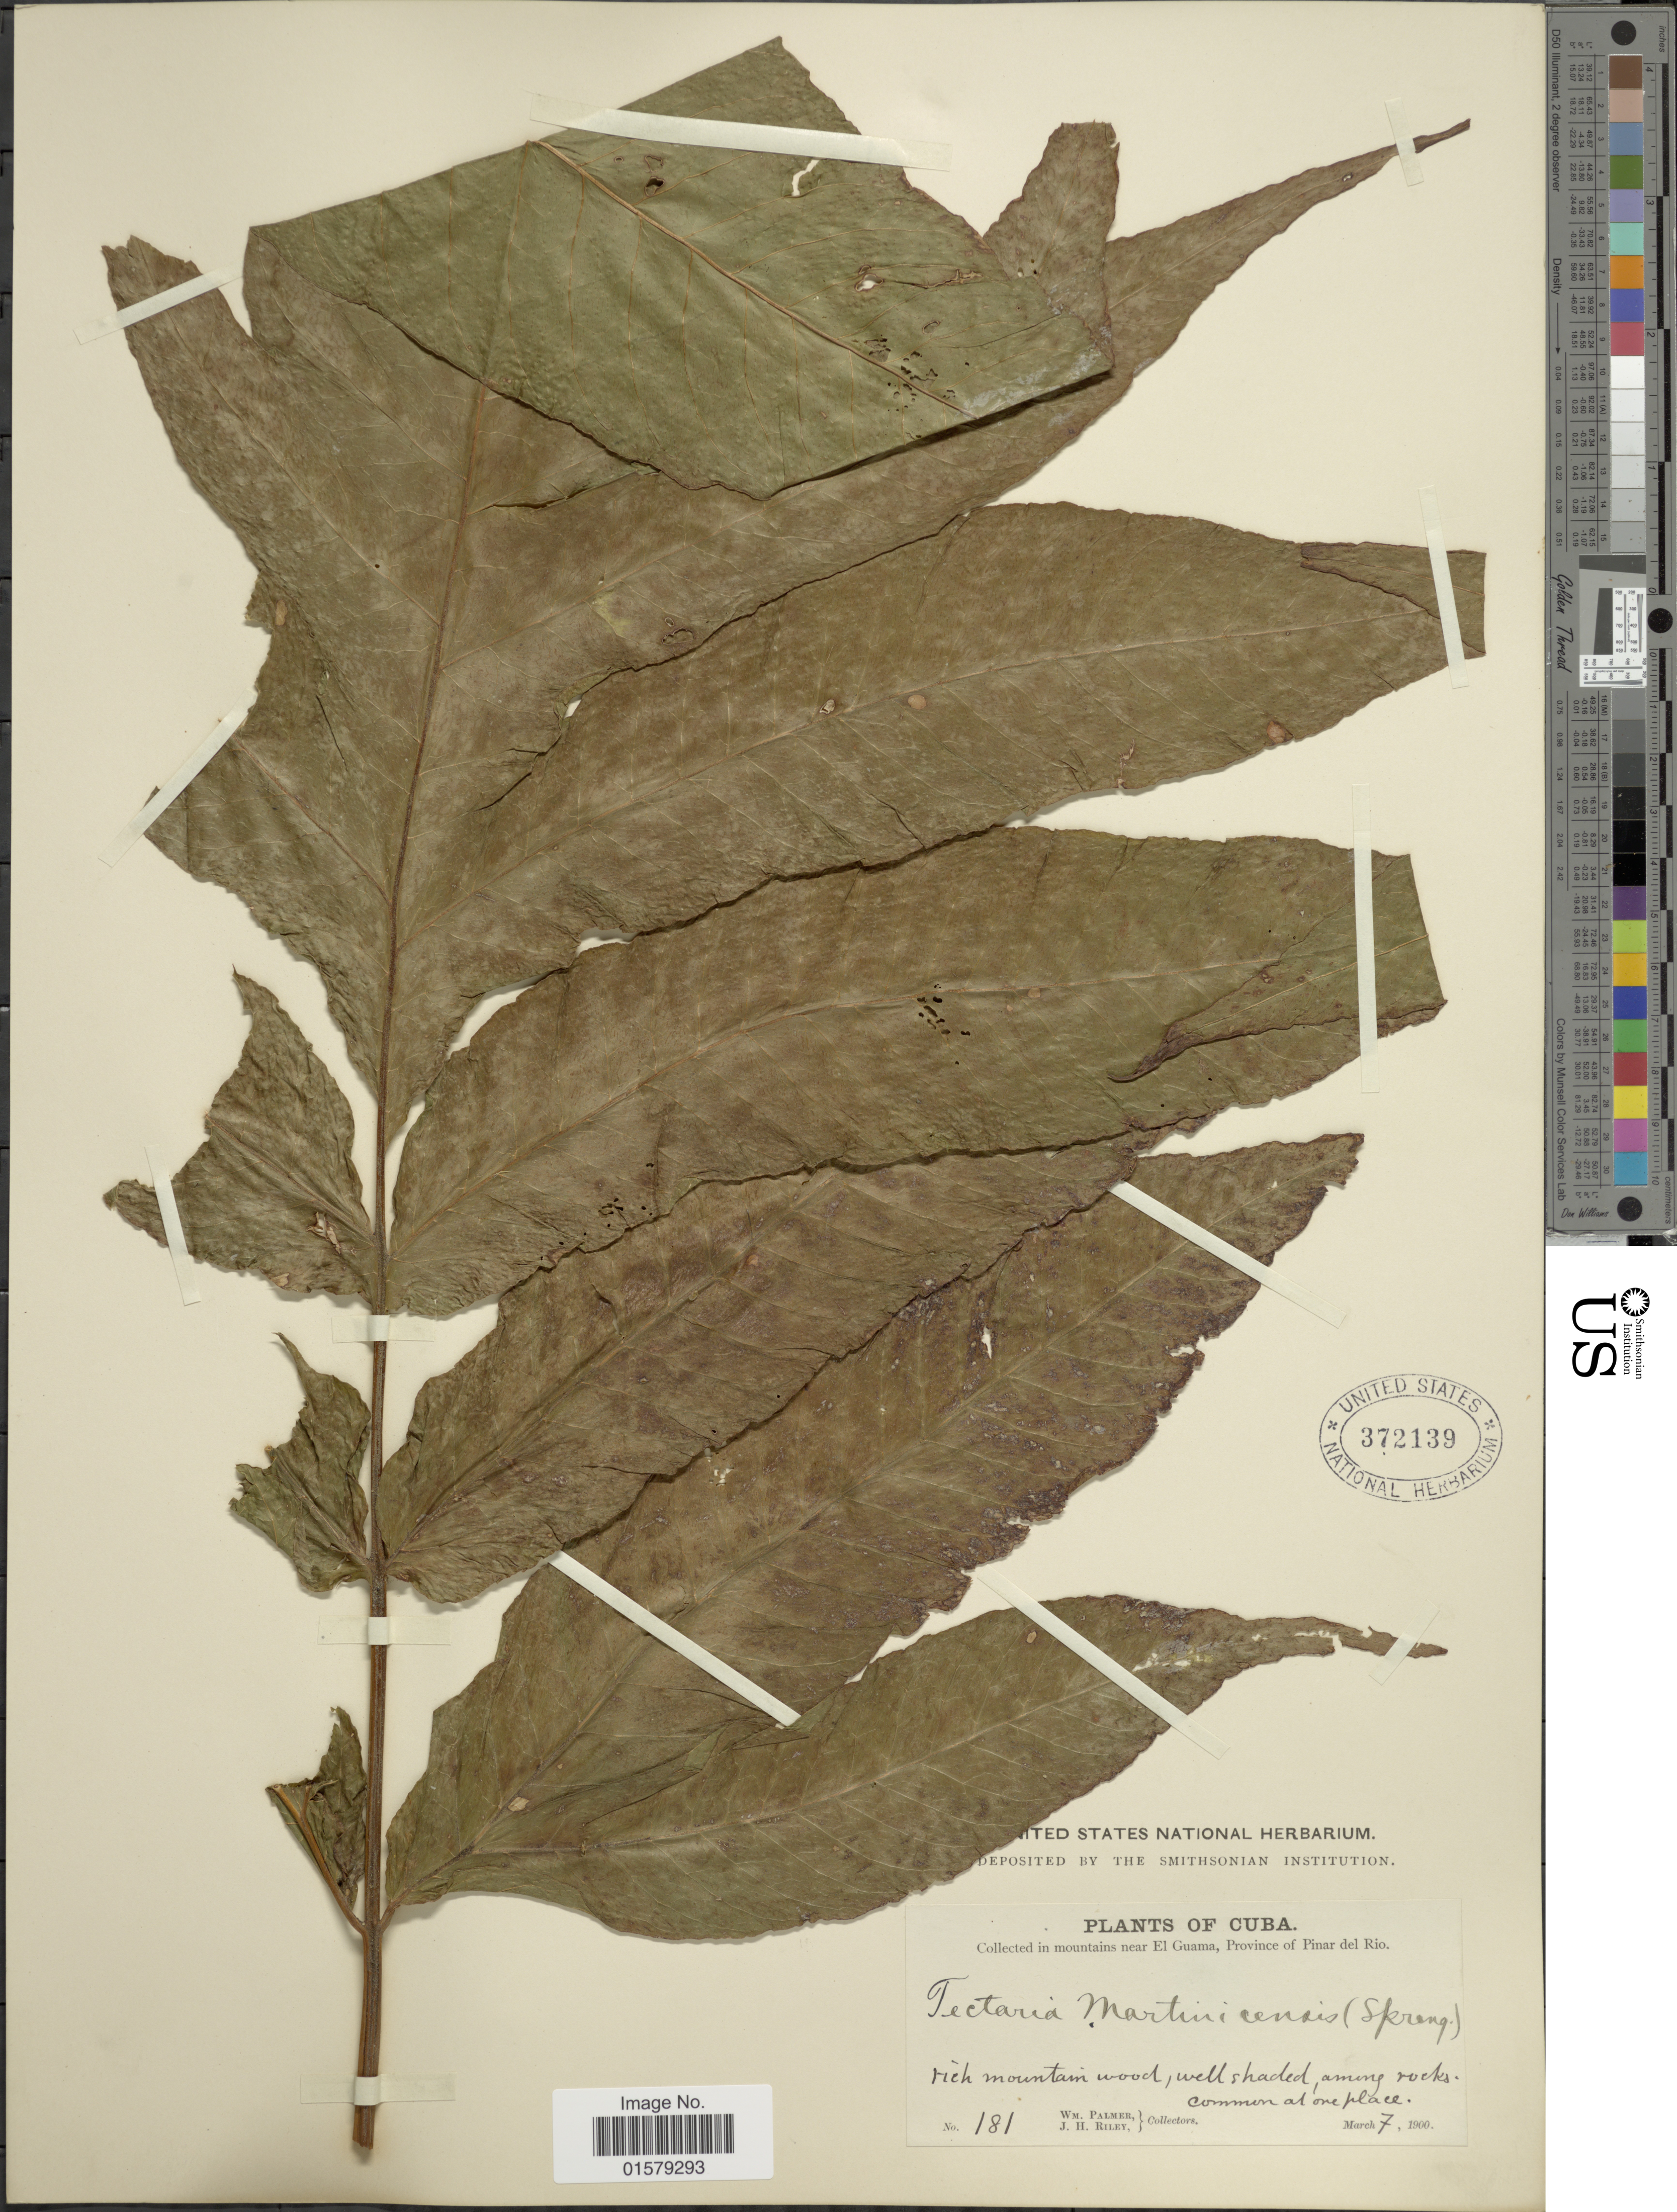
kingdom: Plantae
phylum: Tracheophyta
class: Polypodiopsida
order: Polypodiales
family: Tectariaceae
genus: Tectaria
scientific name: Tectaria incisa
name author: Cav.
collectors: W. Palmer & J. H. Riley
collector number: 181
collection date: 1900-03-07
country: Cuba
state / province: Pinar del Río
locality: In mountains near El Guama, rich mountain wood, well shaded among rocks.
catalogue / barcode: US 372139